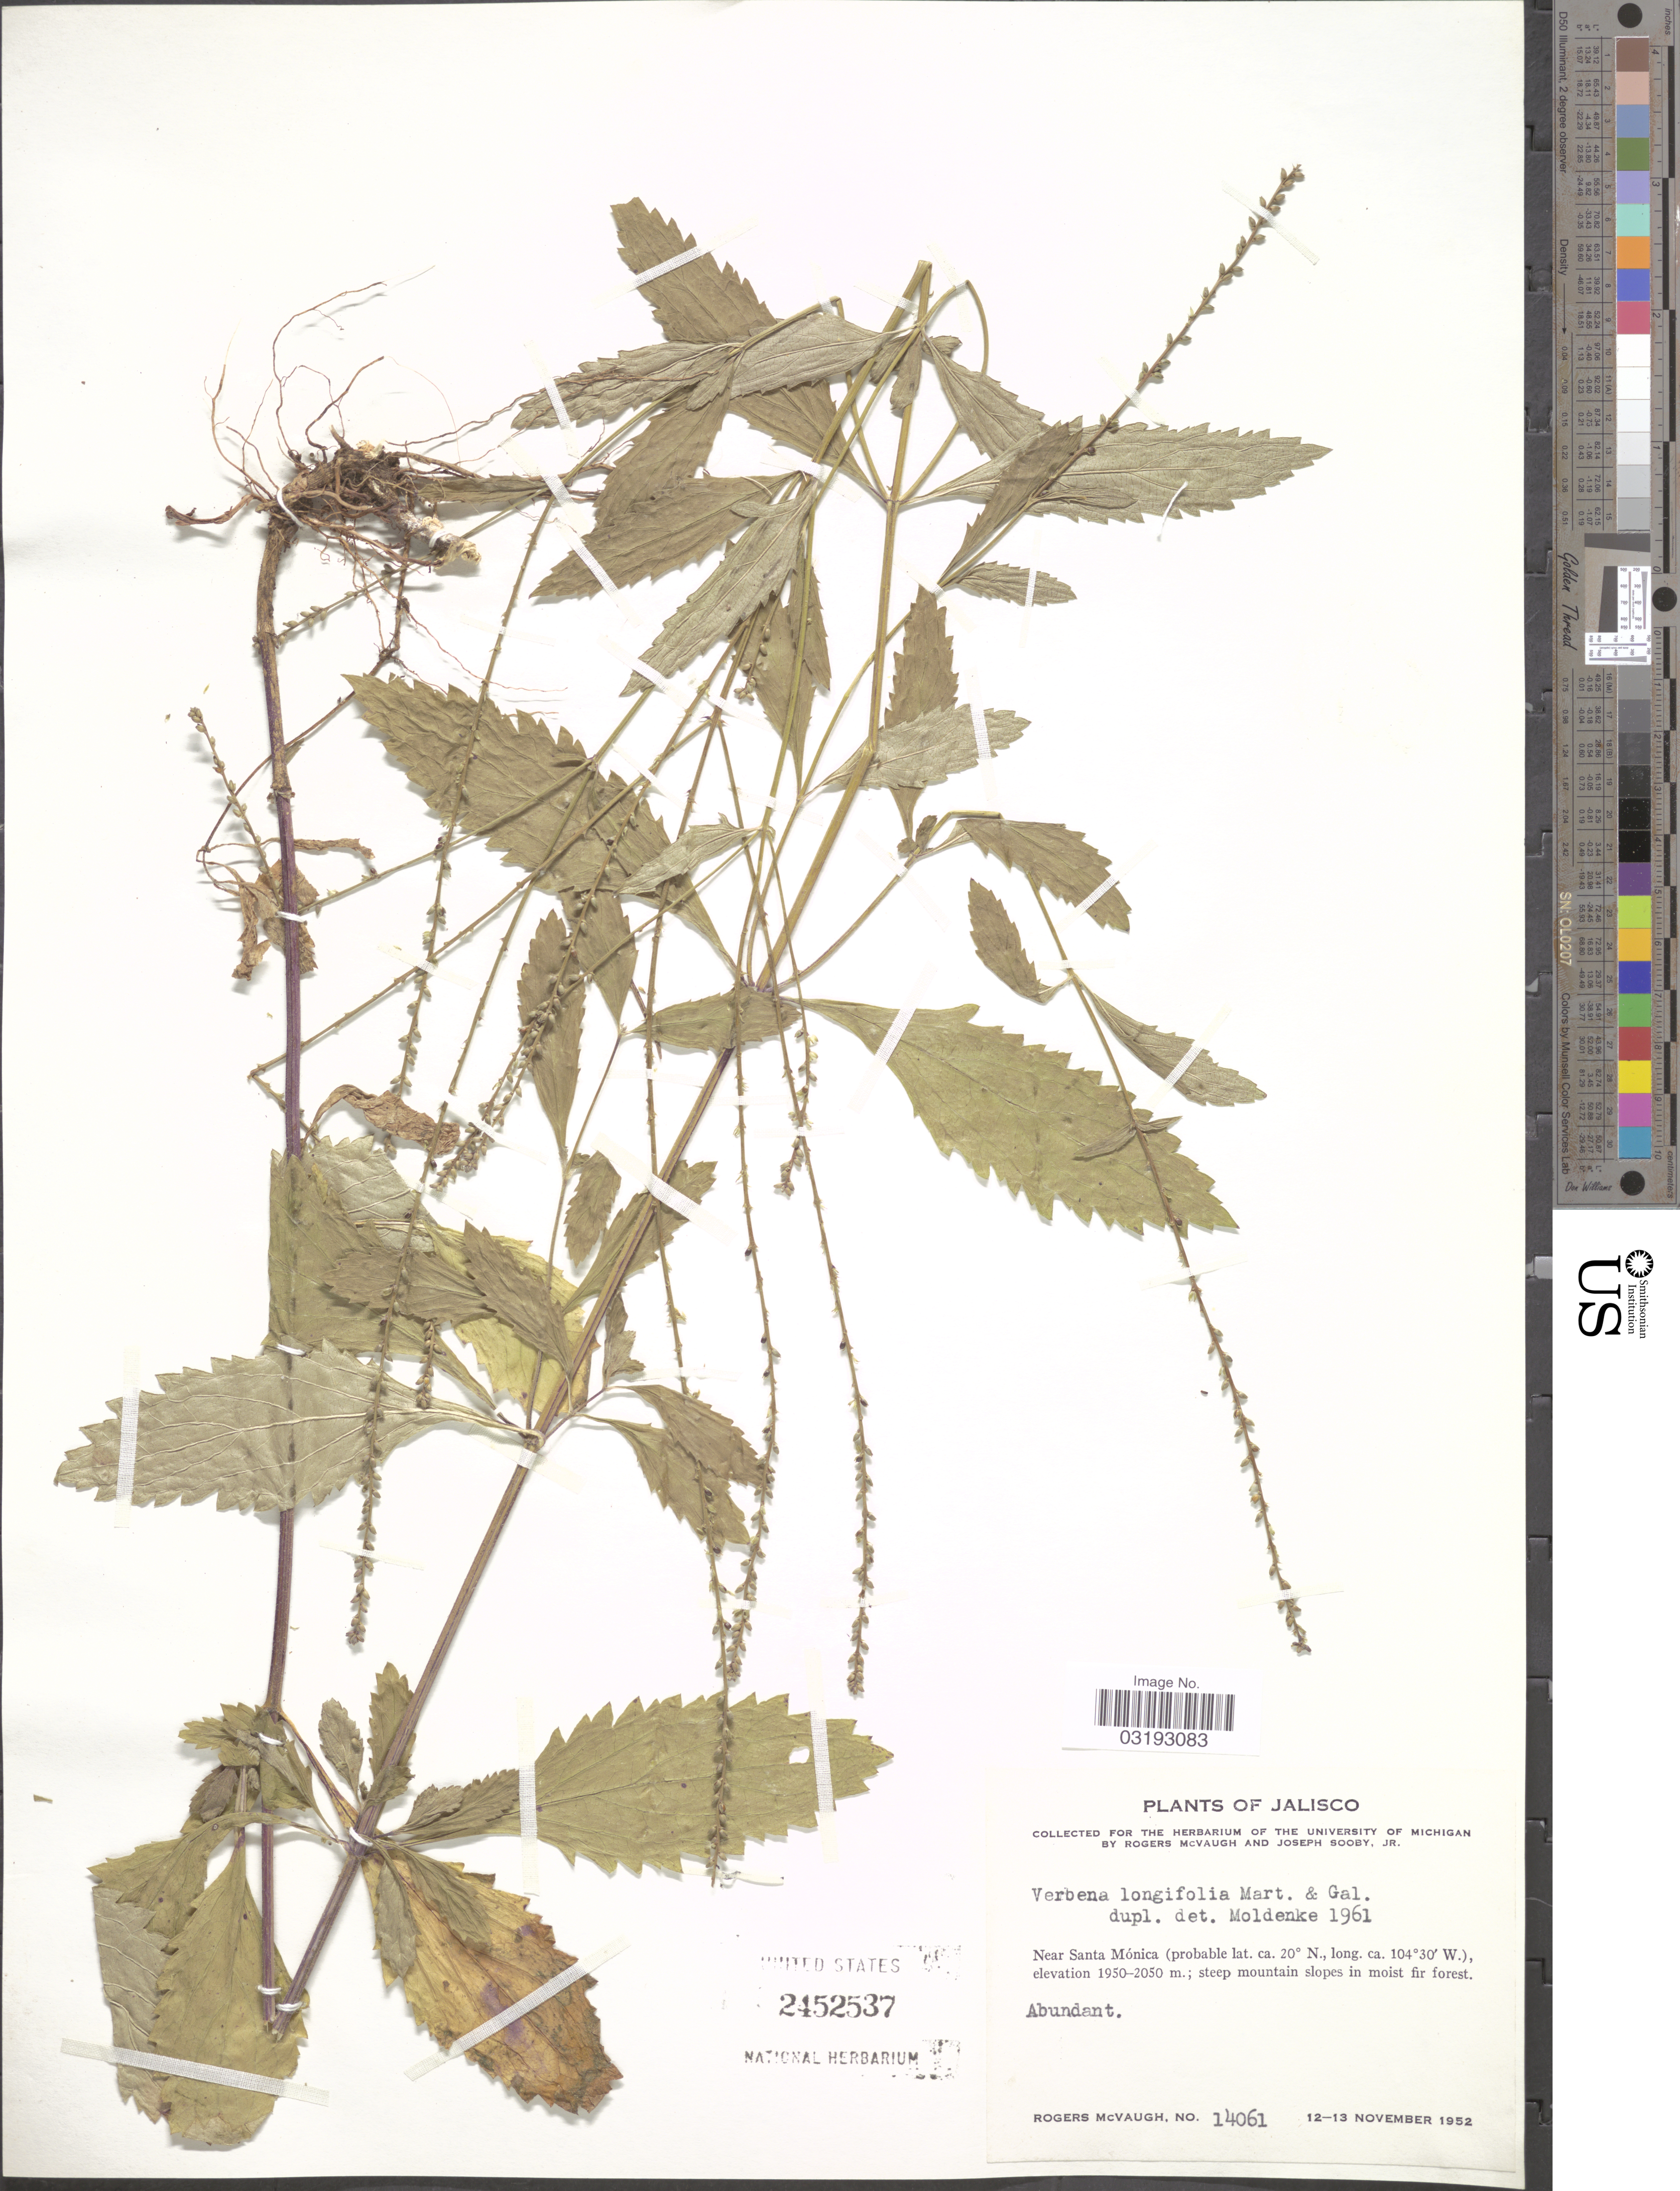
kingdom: Plantae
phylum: Tracheophyta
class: Magnoliopsida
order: Lamiales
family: Verbenaceae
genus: Verbena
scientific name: Verbena longifolia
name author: M. Martens & Galeotti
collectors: R. McVaugh & J. Sooby Jr.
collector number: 14061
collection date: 1952-11-12/1952-11-13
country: Mexico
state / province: Jalisco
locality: Near Santa Mónica.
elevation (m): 1950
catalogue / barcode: US 2452537